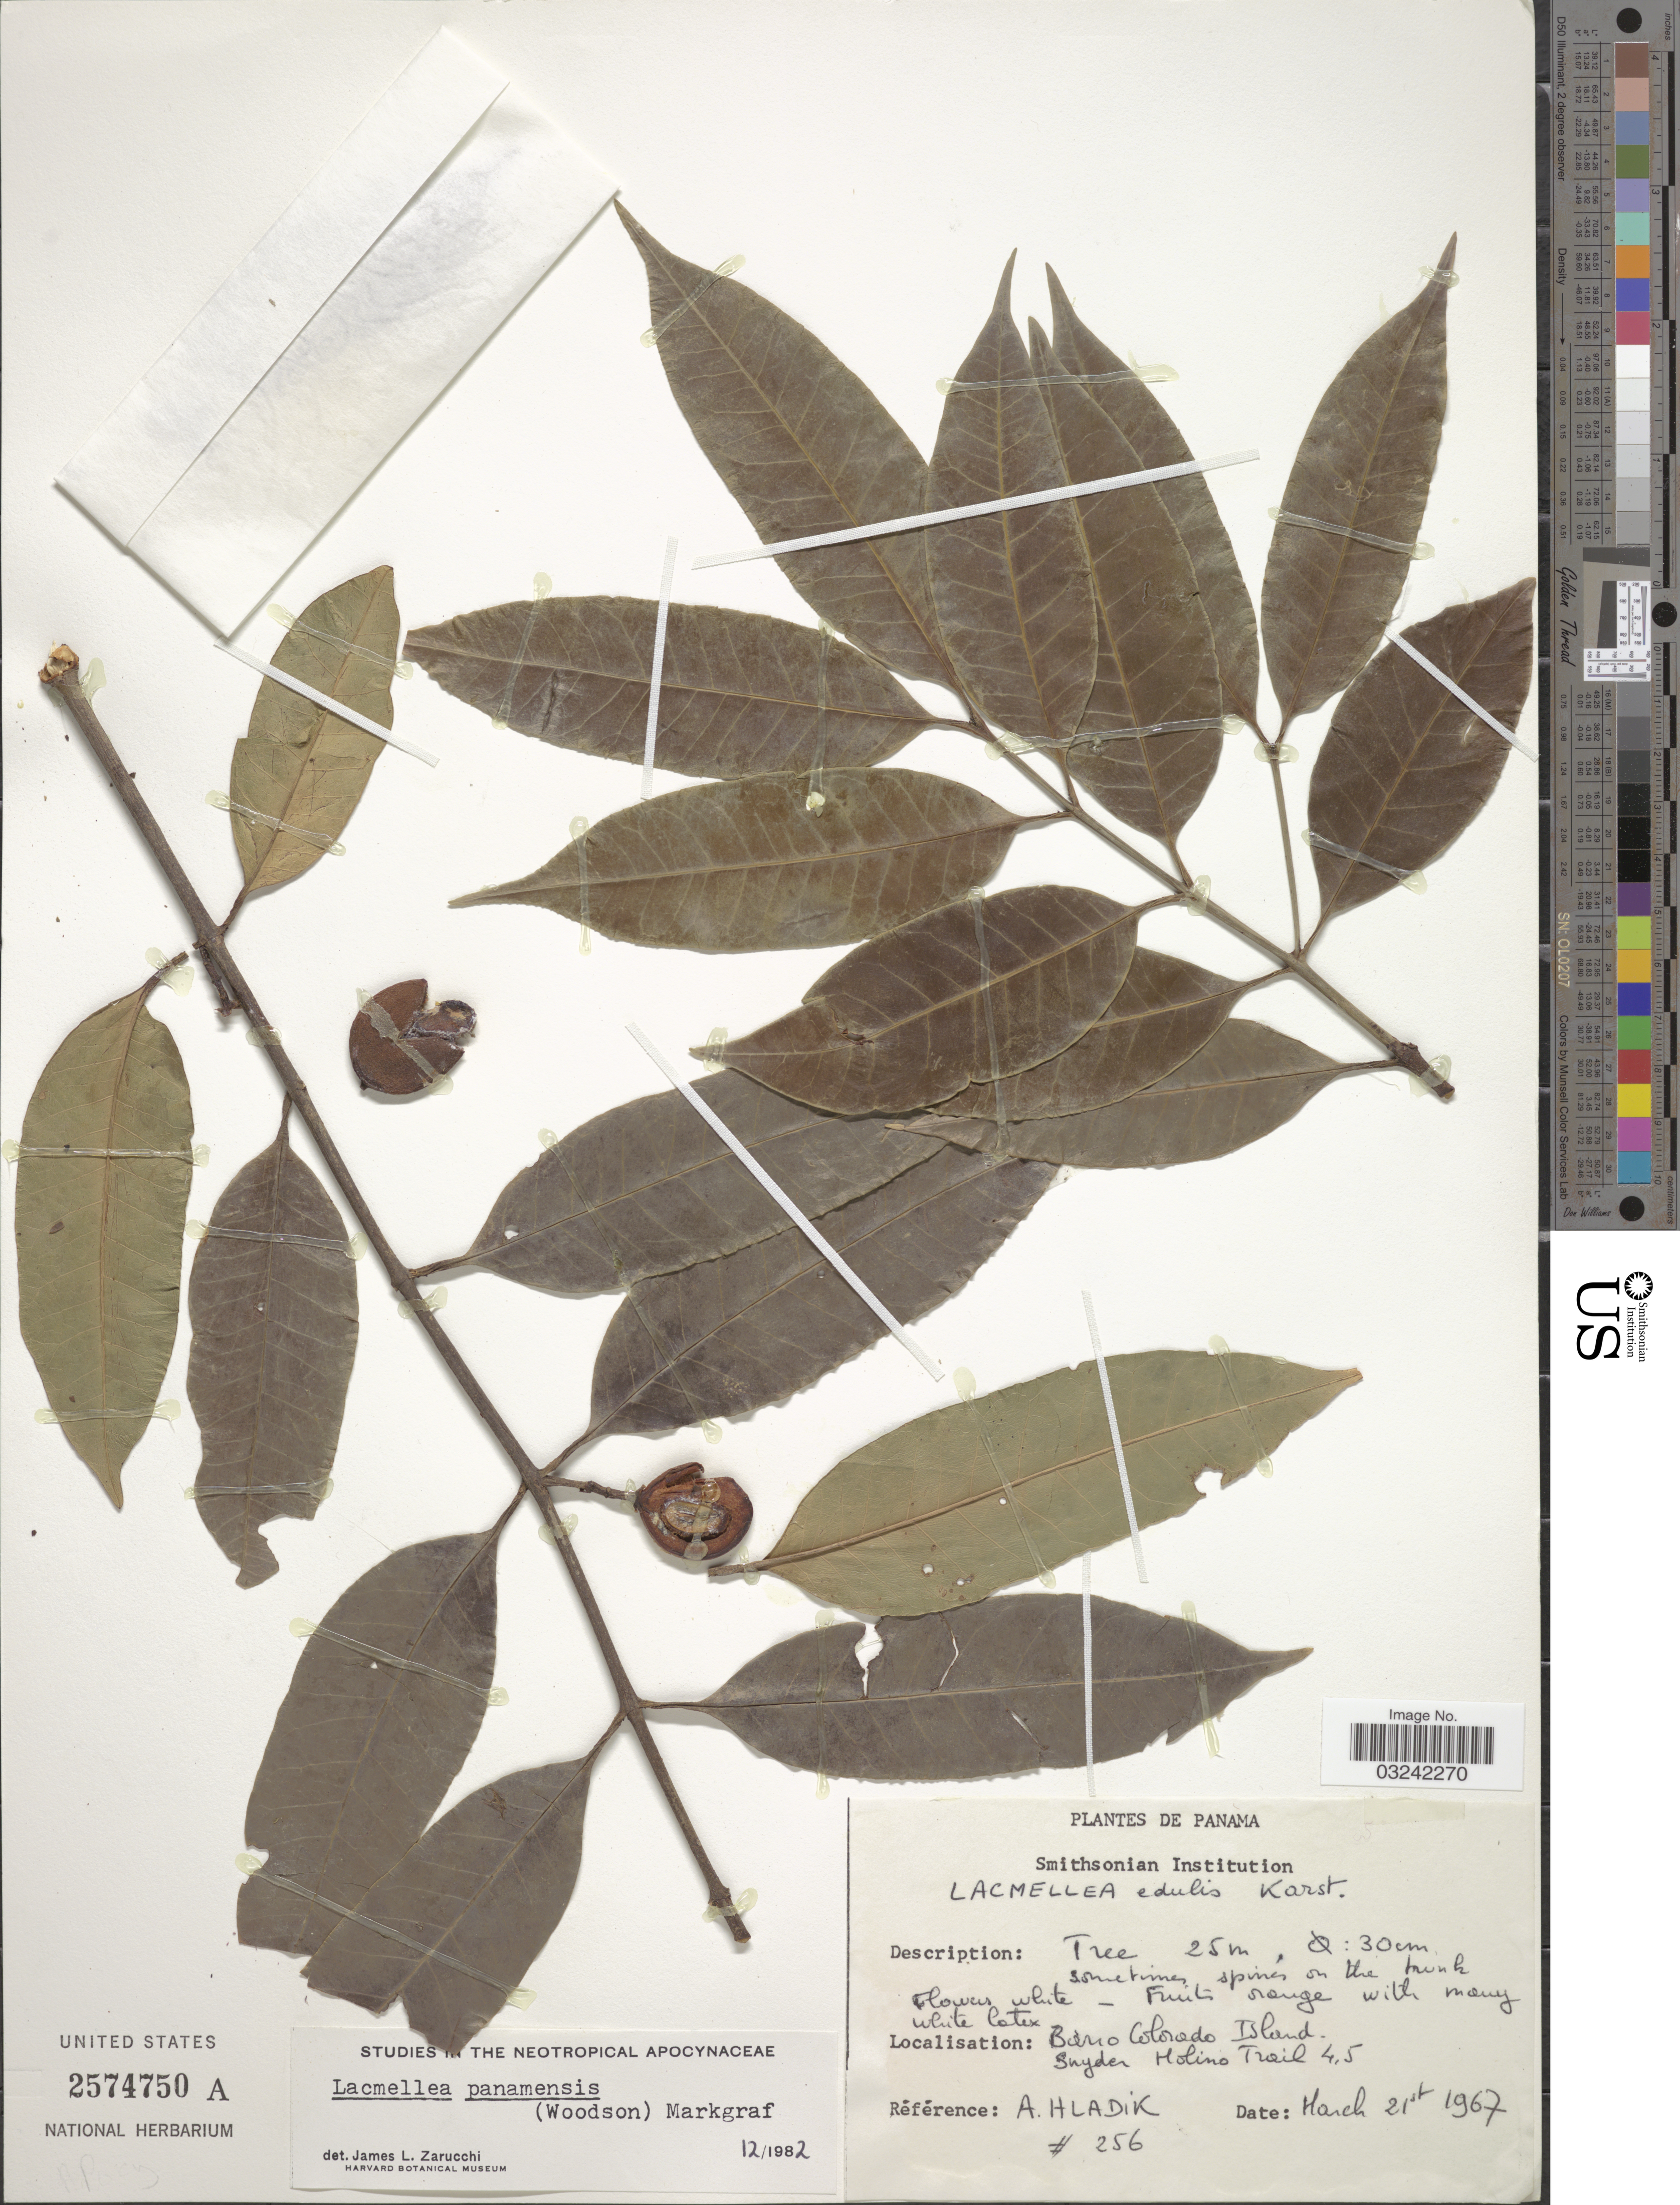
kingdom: Plantae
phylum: Tracheophyta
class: Magnoliopsida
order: Gentianales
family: Apocynaceae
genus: Lacmellea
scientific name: Lacmellea panamensis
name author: (Woodson) Markgr.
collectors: A. Hladik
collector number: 256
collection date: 1967-03-21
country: Panama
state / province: Panamá Oeste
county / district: Canal Zone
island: Barro Colorado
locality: Barro Colorado Island. Snyder Holino Trail 4,5.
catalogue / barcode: US 2574750A